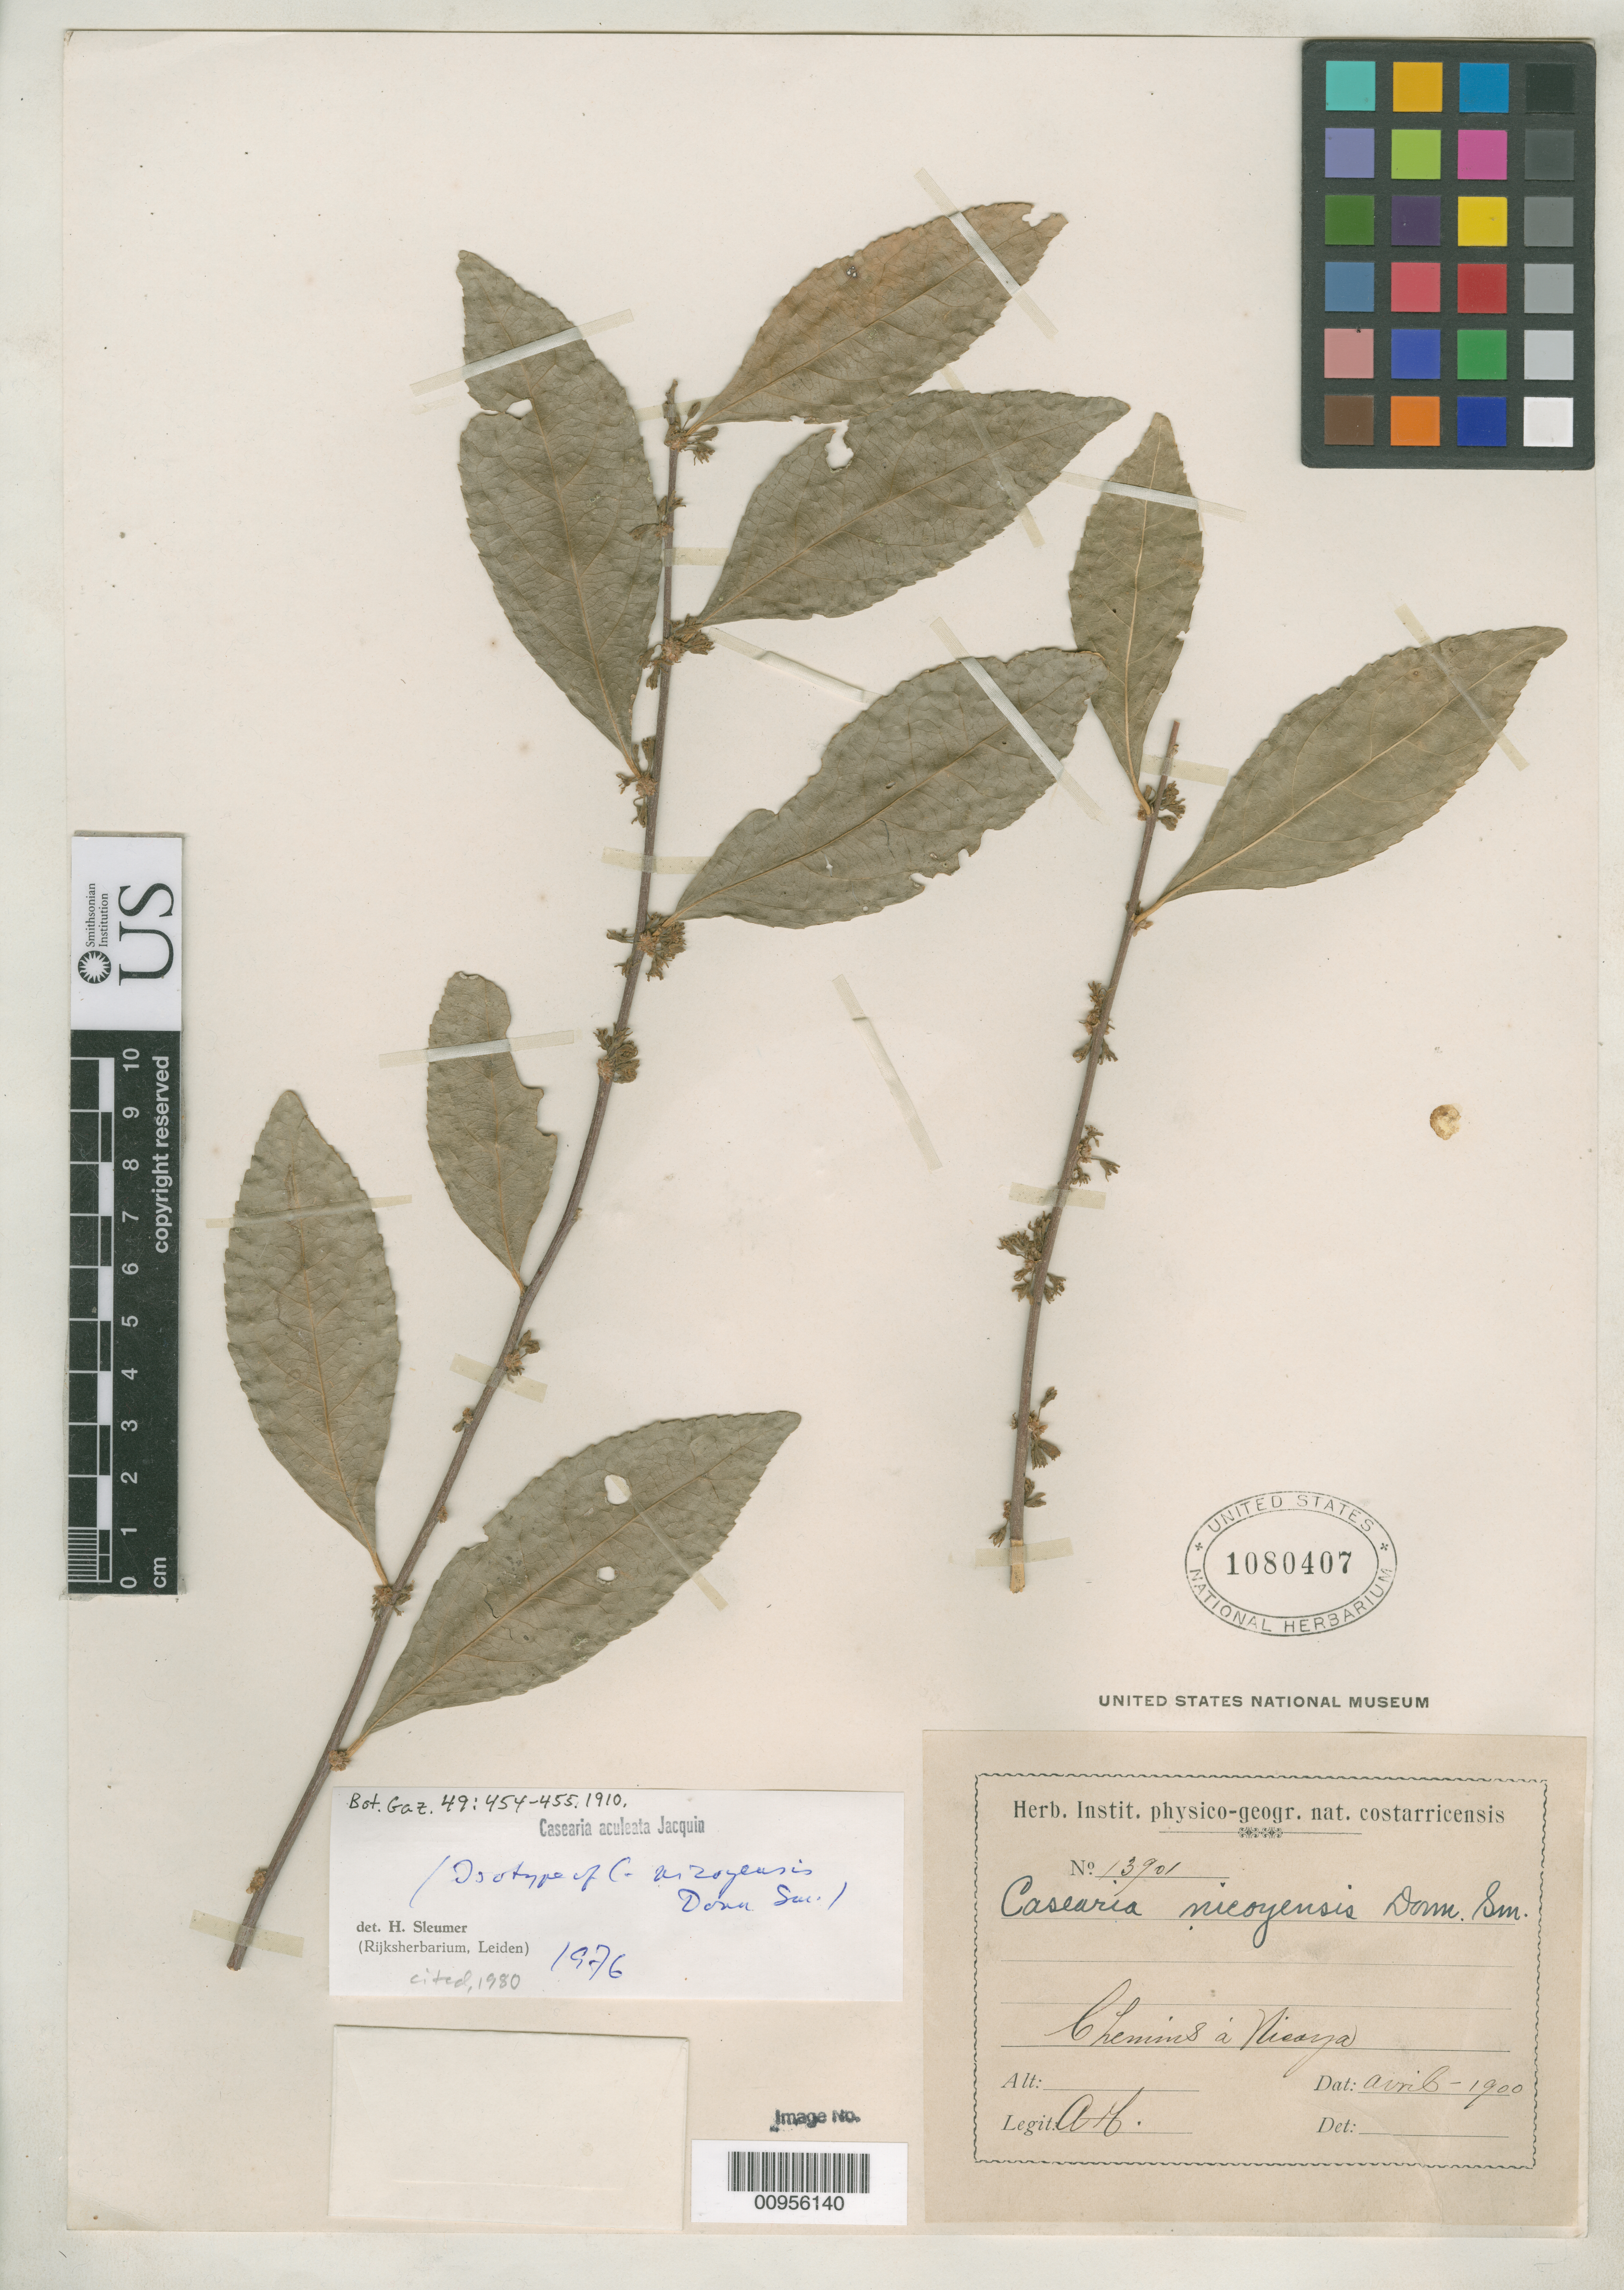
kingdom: Plantae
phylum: Tracheophyta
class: Magnoliopsida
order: Malpighiales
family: Salicaceae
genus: Casearia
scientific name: Casearia nicoyensis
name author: Donn. Sm.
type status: Isotype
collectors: A. Tonduz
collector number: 13901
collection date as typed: Apr 1900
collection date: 1900-04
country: Costa Rica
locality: Chemins à Nicoya.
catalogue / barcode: US 1080407